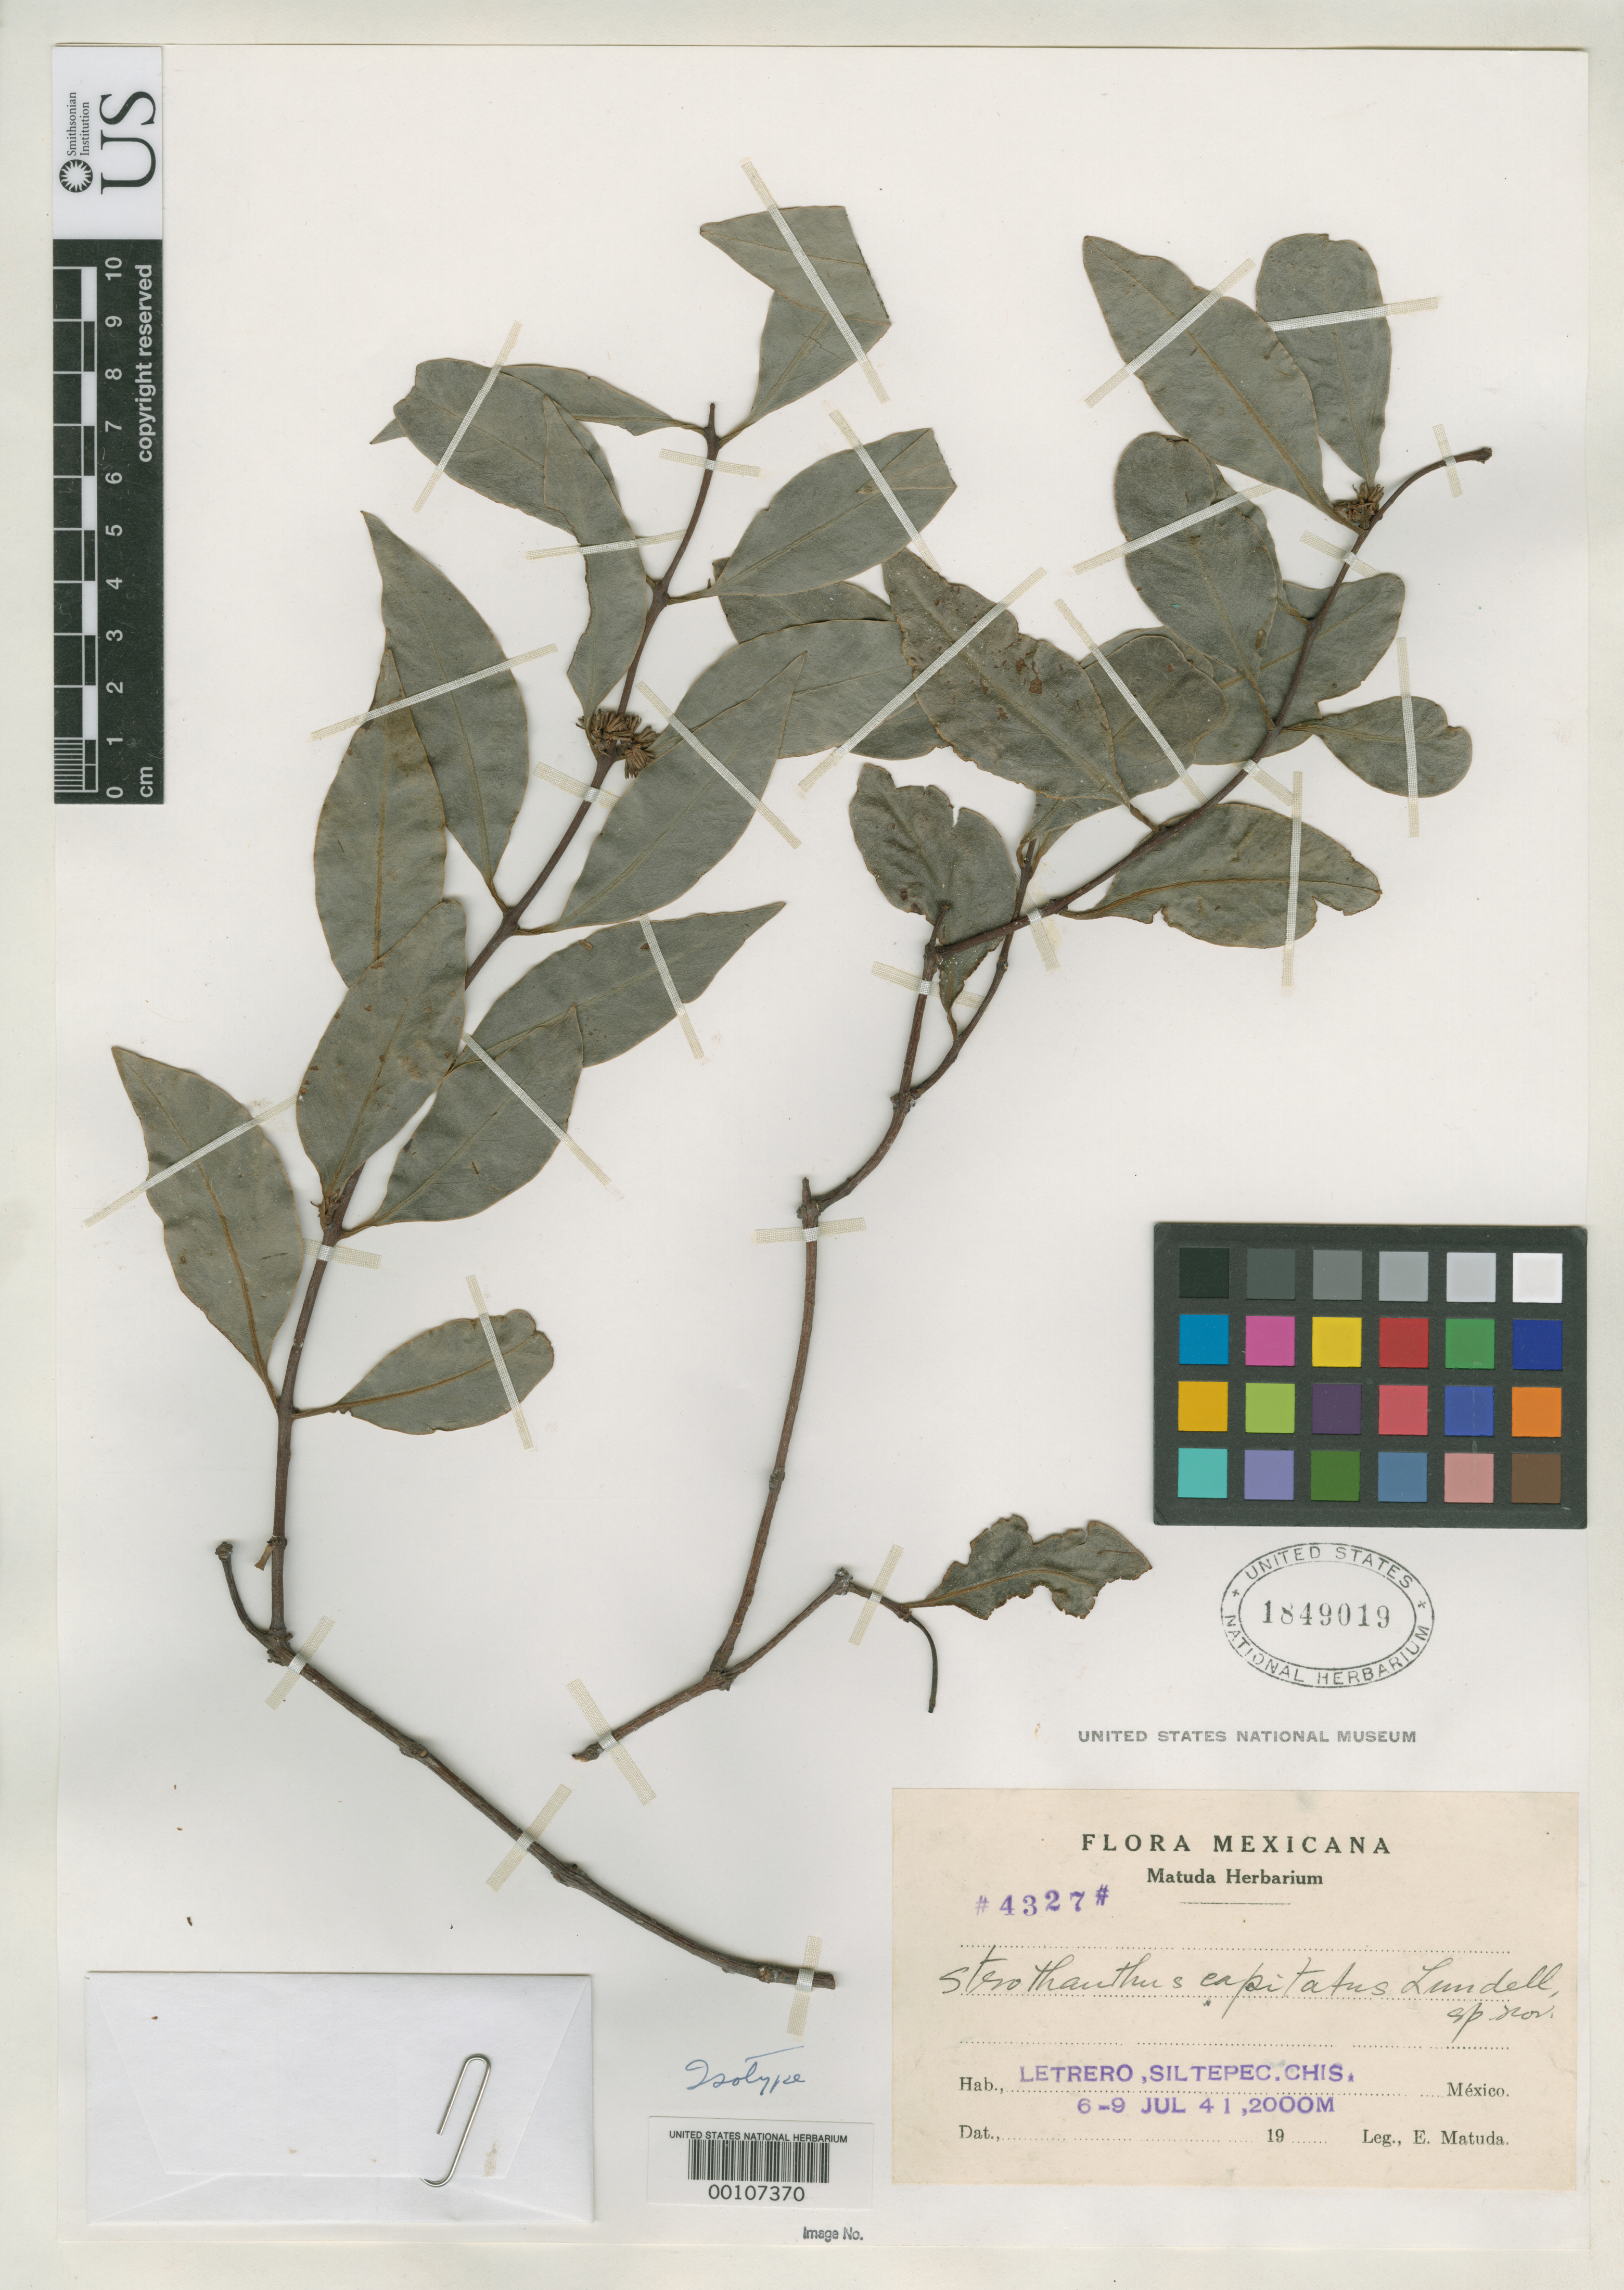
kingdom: Plantae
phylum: Tracheophyta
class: Magnoliopsida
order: Santalales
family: Loranthaceae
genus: Struthanthus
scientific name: Struthanthus capitatus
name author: Lundell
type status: Isotype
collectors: E. Matuda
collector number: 4327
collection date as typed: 09 Jul 1941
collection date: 1941-07-09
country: Mexico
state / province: Chiapas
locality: Letrero near Siltepec.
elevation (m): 2000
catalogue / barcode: US 1849019